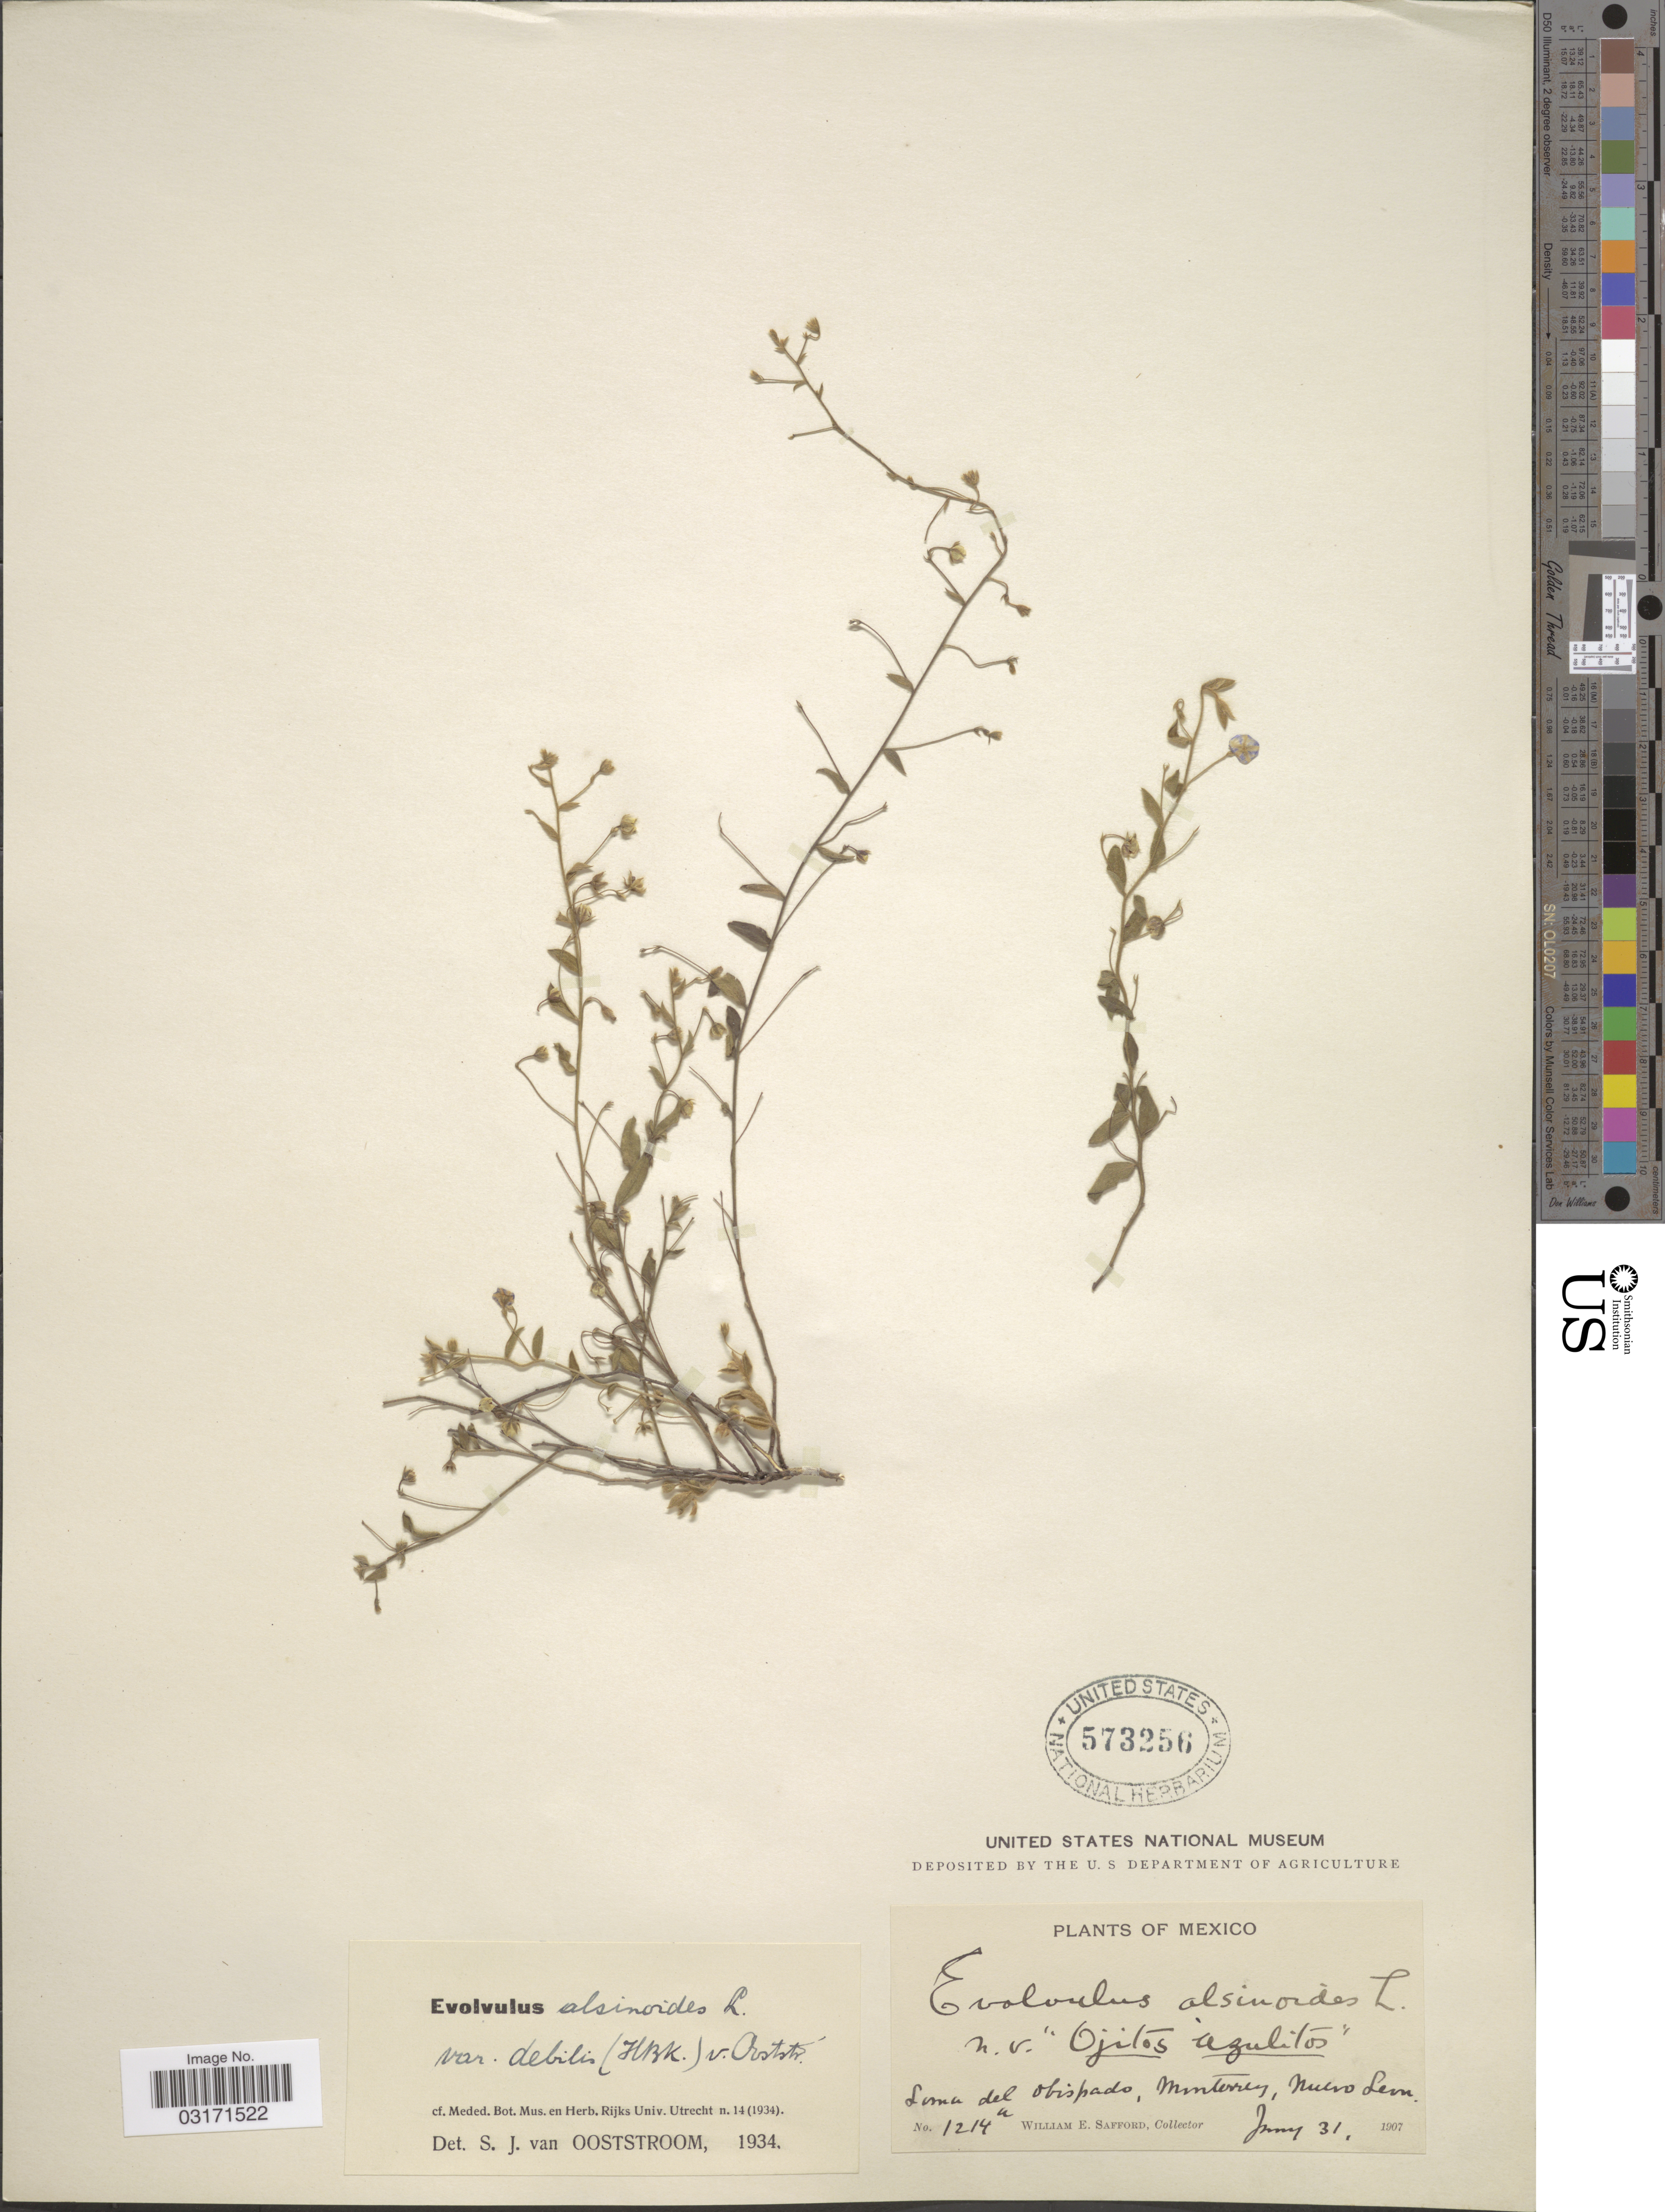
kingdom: Plantae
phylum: Tracheophyta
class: Magnoliopsida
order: Solanales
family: Convolvulaceae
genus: Evolvulus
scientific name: Evolvulus alsinoides var. debilis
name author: (Kunth) Ooststr.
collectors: W. E. Safford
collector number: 1214a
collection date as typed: Transcribed d/m/y: 31/6/1907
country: Mexico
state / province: Nuevo León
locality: Loma del Obispado, Monterrey, Nuevo Leon.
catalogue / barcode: US 573256